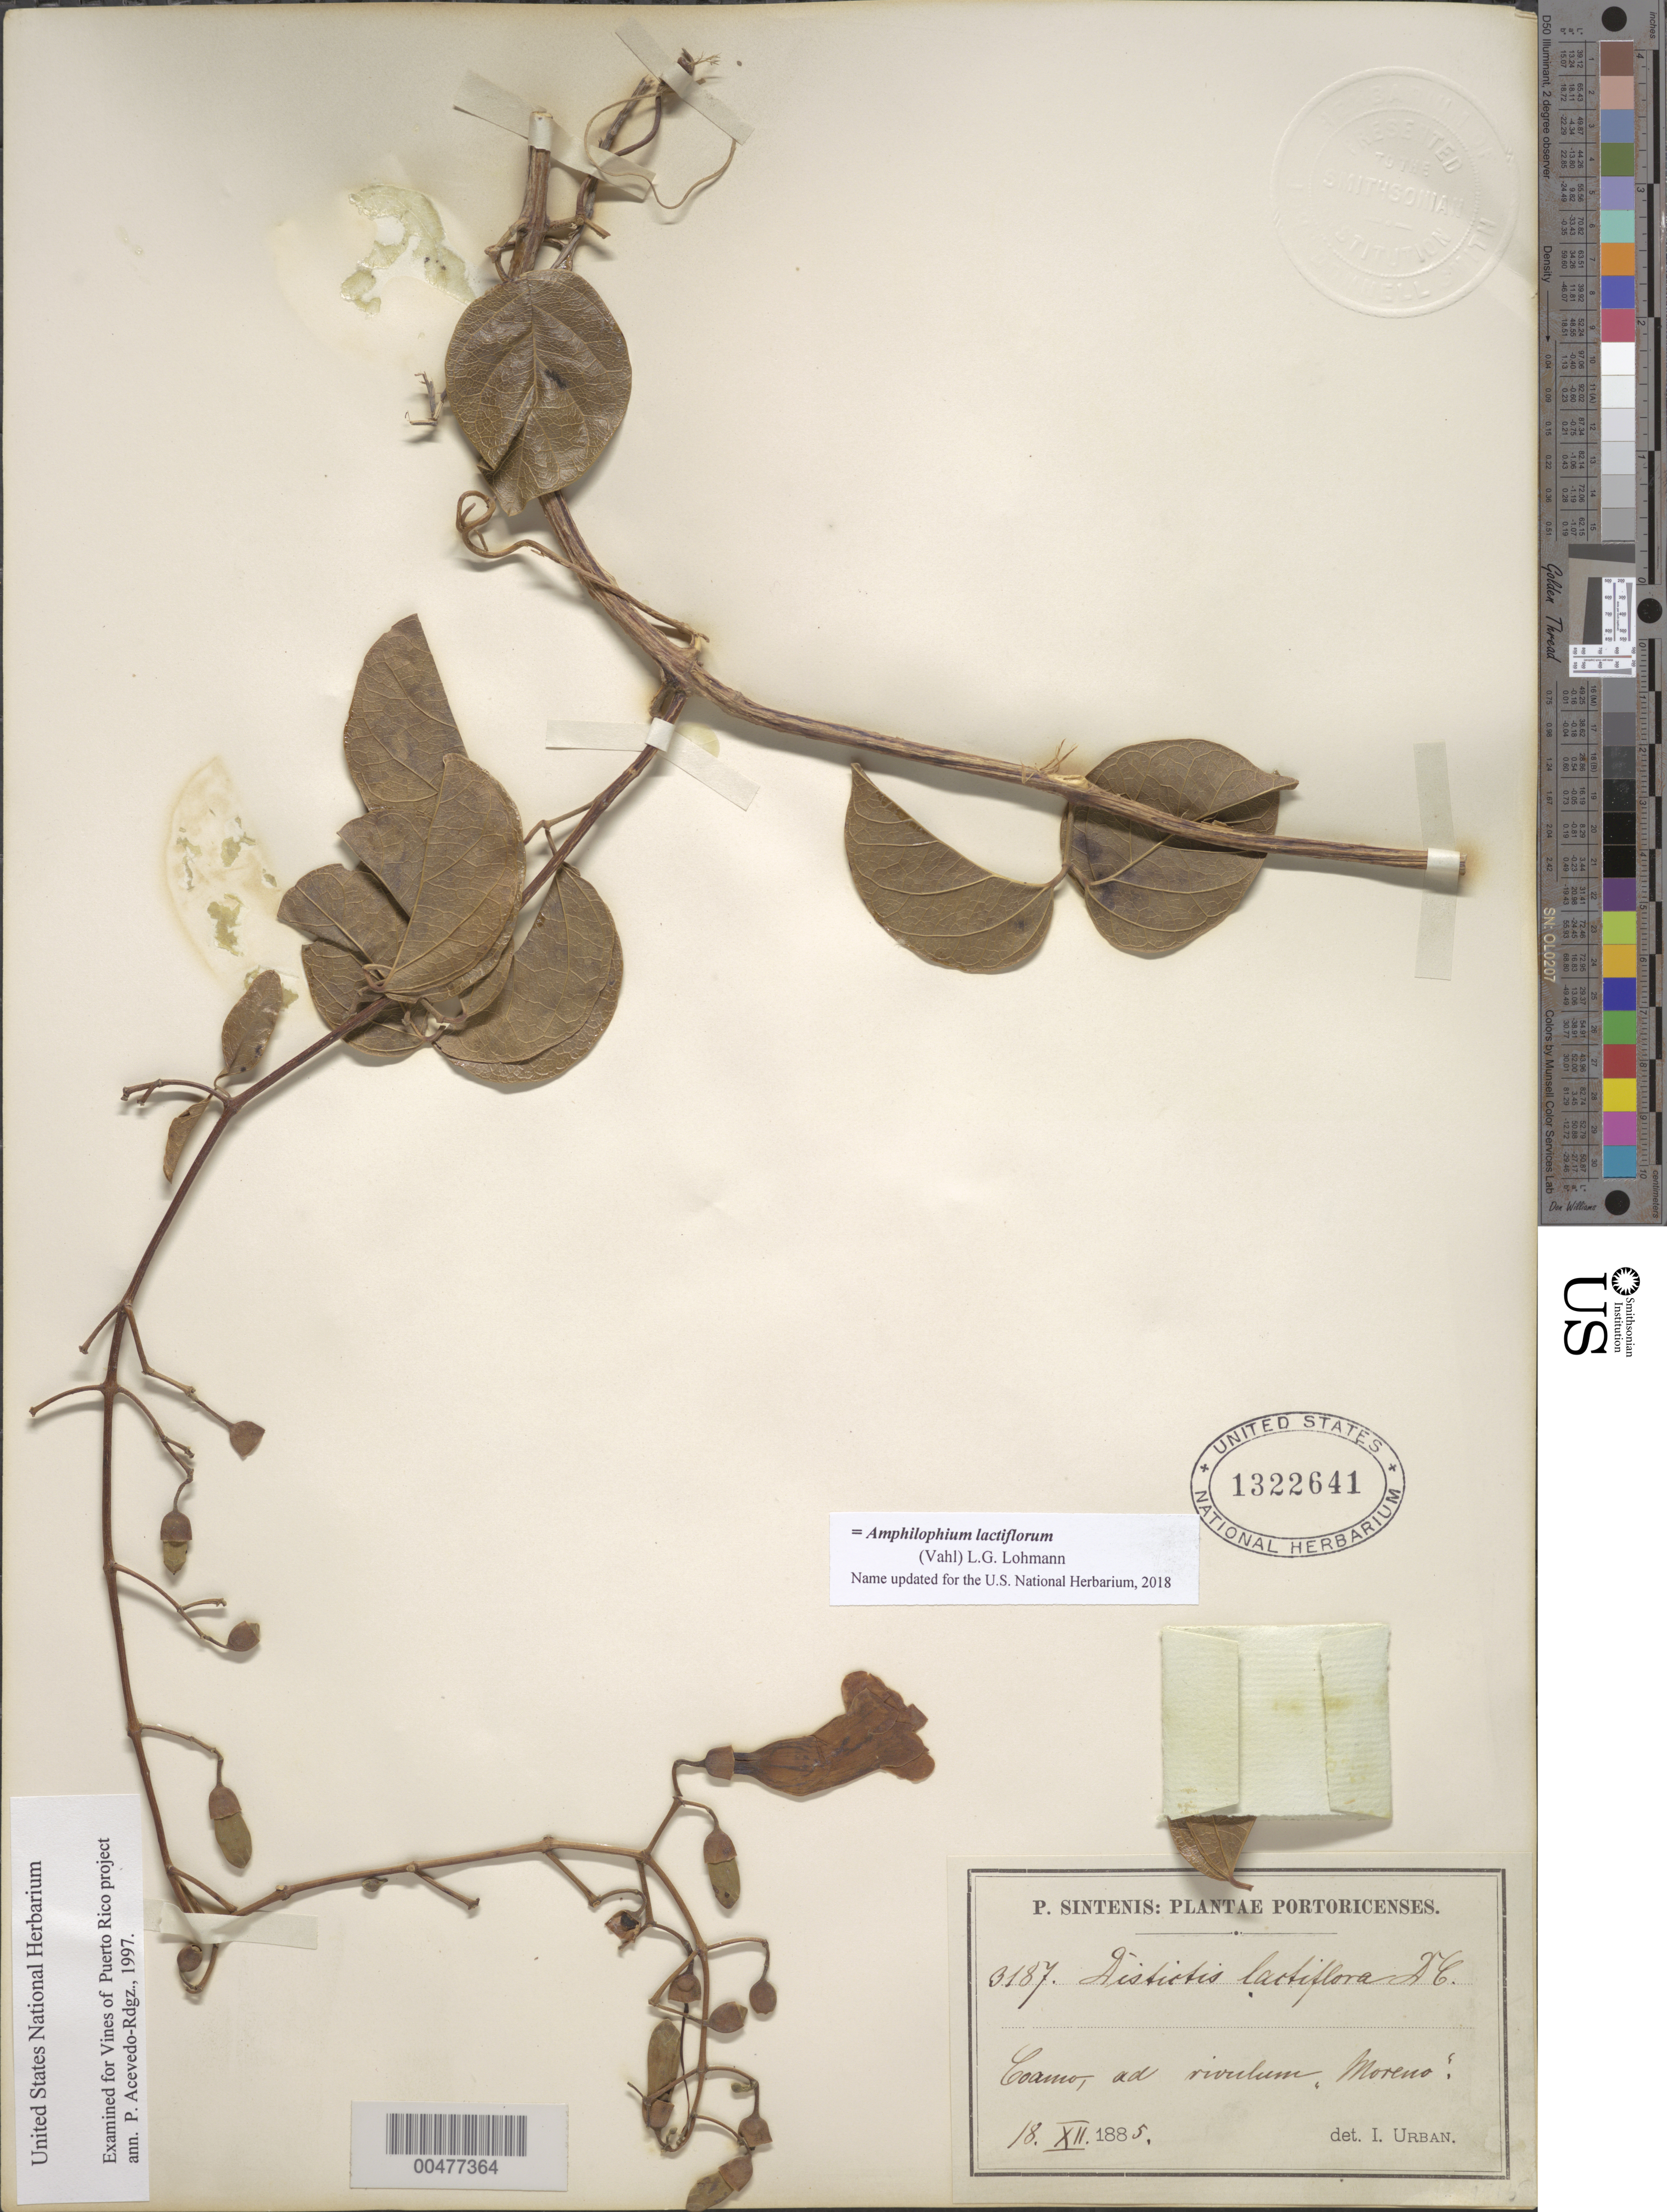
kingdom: Plantae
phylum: Tracheophyta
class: Magnoliopsida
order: Lamiales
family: Bignoniaceae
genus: Amphilophium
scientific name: Amphilophium lactiflorum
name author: (Vahl) L.G. Lohmann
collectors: P. Sintenis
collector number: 3187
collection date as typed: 18 Dec 1885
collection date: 1885-12-18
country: Puerto Rico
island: Greater Antilles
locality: Coamo ad rivulum Moreno.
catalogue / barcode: US 1322641